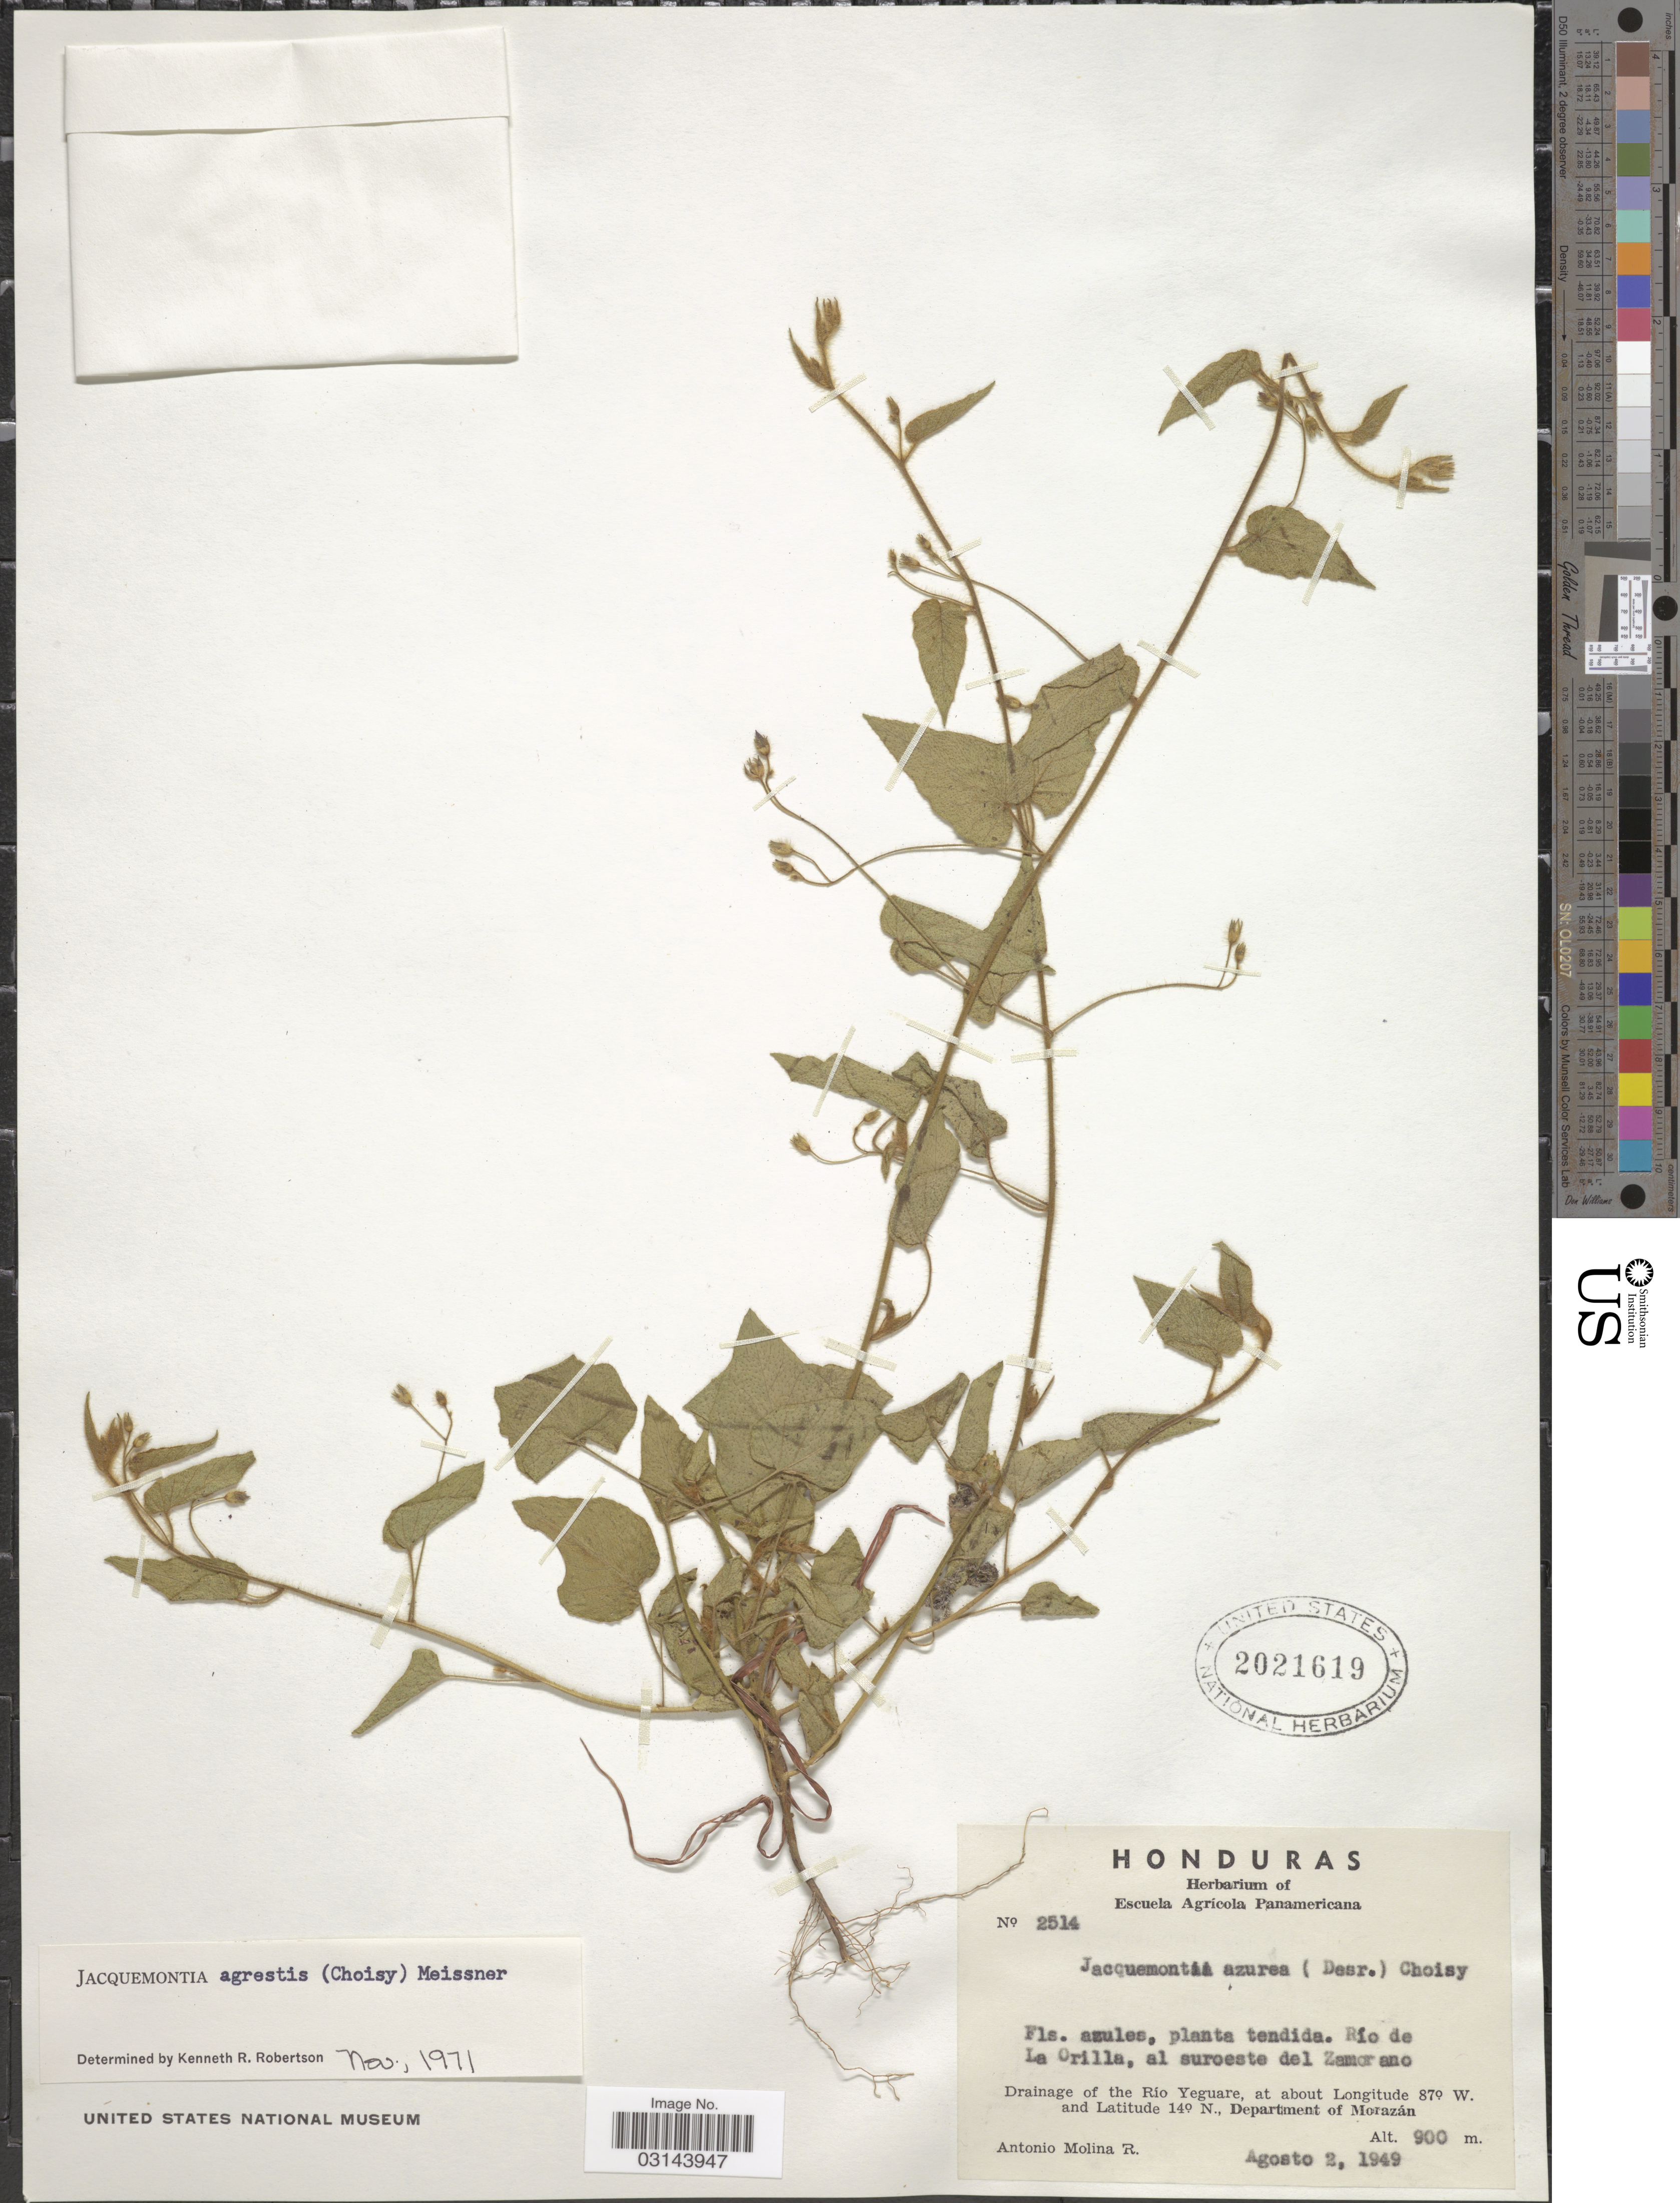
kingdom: Plantae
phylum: Tracheophyta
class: Magnoliopsida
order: Solanales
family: Convolvulaceae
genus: Jacquemontia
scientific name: Jacquemontia agrestis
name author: (Mart. ex Choisy) Meisn.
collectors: A. Molina R.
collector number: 2514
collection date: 1949-08-02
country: Honduras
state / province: Fco. Morazán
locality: La Orilla, al suroeste del Zamorano. Drainage of the Río Yeguare, Department of Morazán.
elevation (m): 900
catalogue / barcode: US 2021619